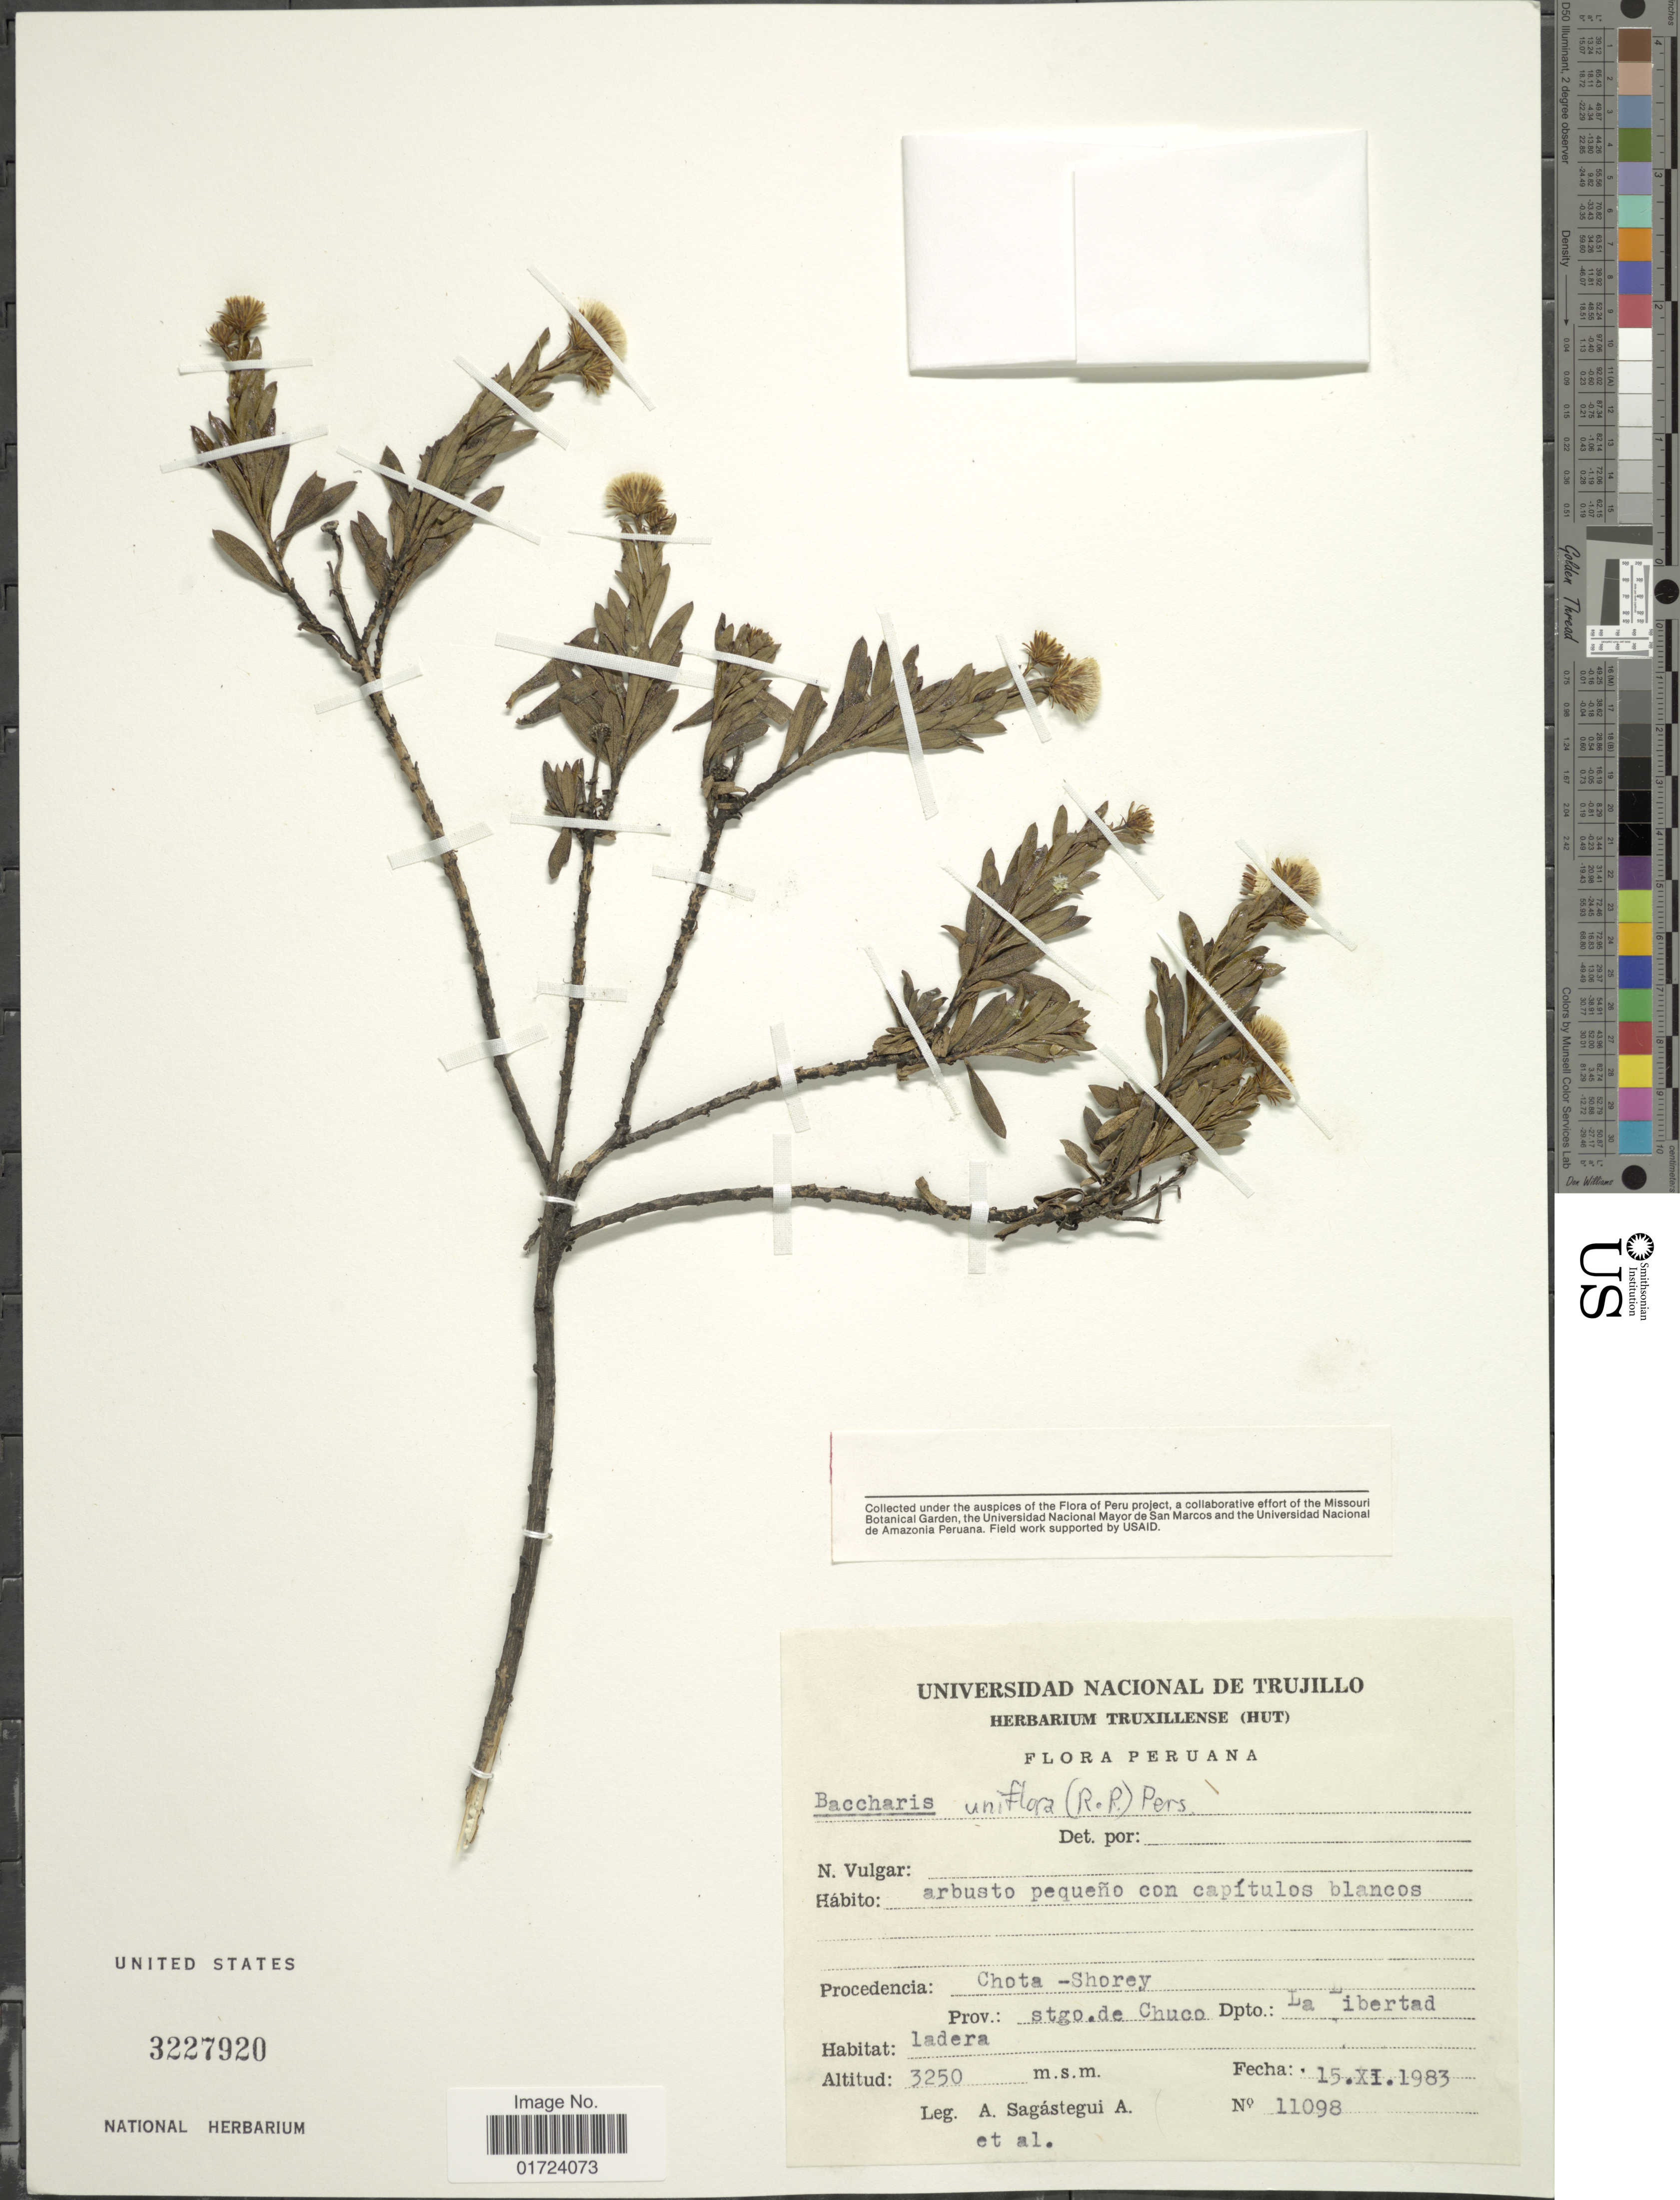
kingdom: Plantae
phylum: Tracheophyta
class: Magnoliopsida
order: Asterales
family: Asteraceae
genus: Baccharis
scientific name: Baccharis uniflora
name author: Pers.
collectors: A. Sagástegui A. & et al.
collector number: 11098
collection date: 1983-11-15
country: Peru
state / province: La Libertad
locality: Chota - Shorey, Stgo. de Chuco, Dpto. La Libertad.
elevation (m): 3250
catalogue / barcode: US 3227920